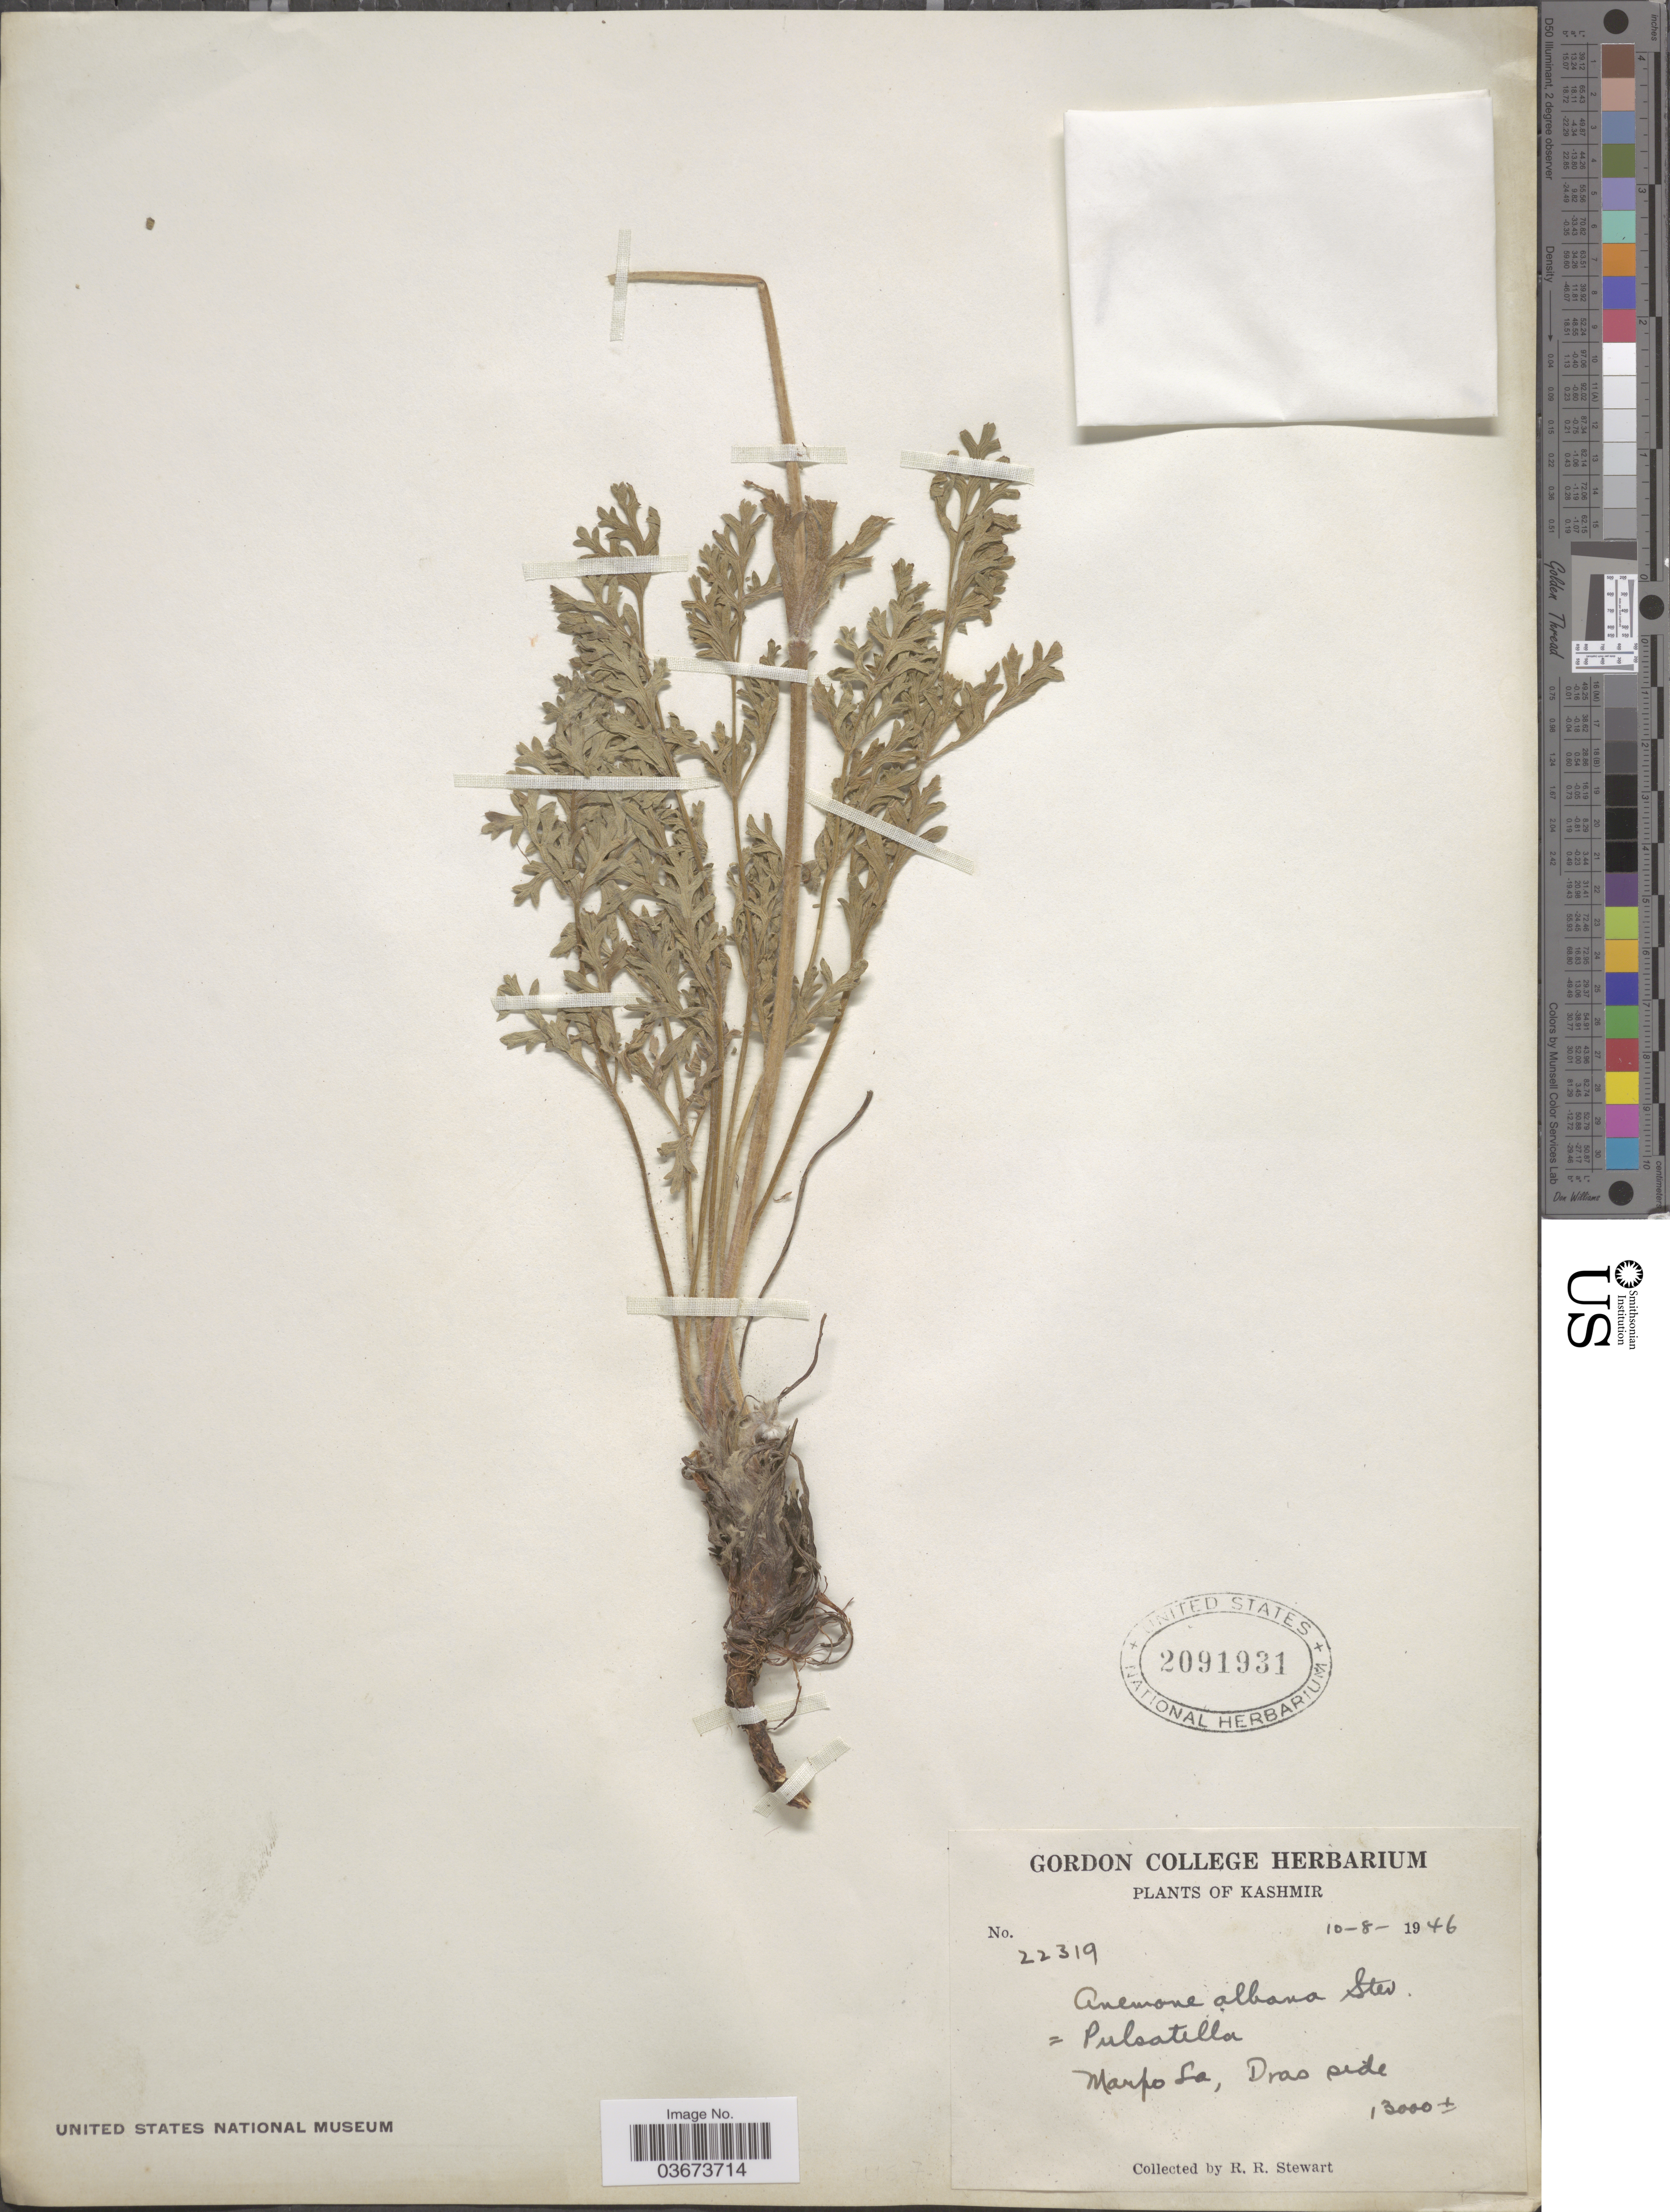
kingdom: Plantae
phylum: Tracheophyta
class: Magnoliopsida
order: Ranunculales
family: Ranunculaceae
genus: Anemone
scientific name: Anemone albana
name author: Stev.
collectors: R. Stewart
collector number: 22319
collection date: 1946-08-10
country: India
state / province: Jammu and Kashmir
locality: Kashmir. Marpo La, Dras side.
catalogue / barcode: US 2091931